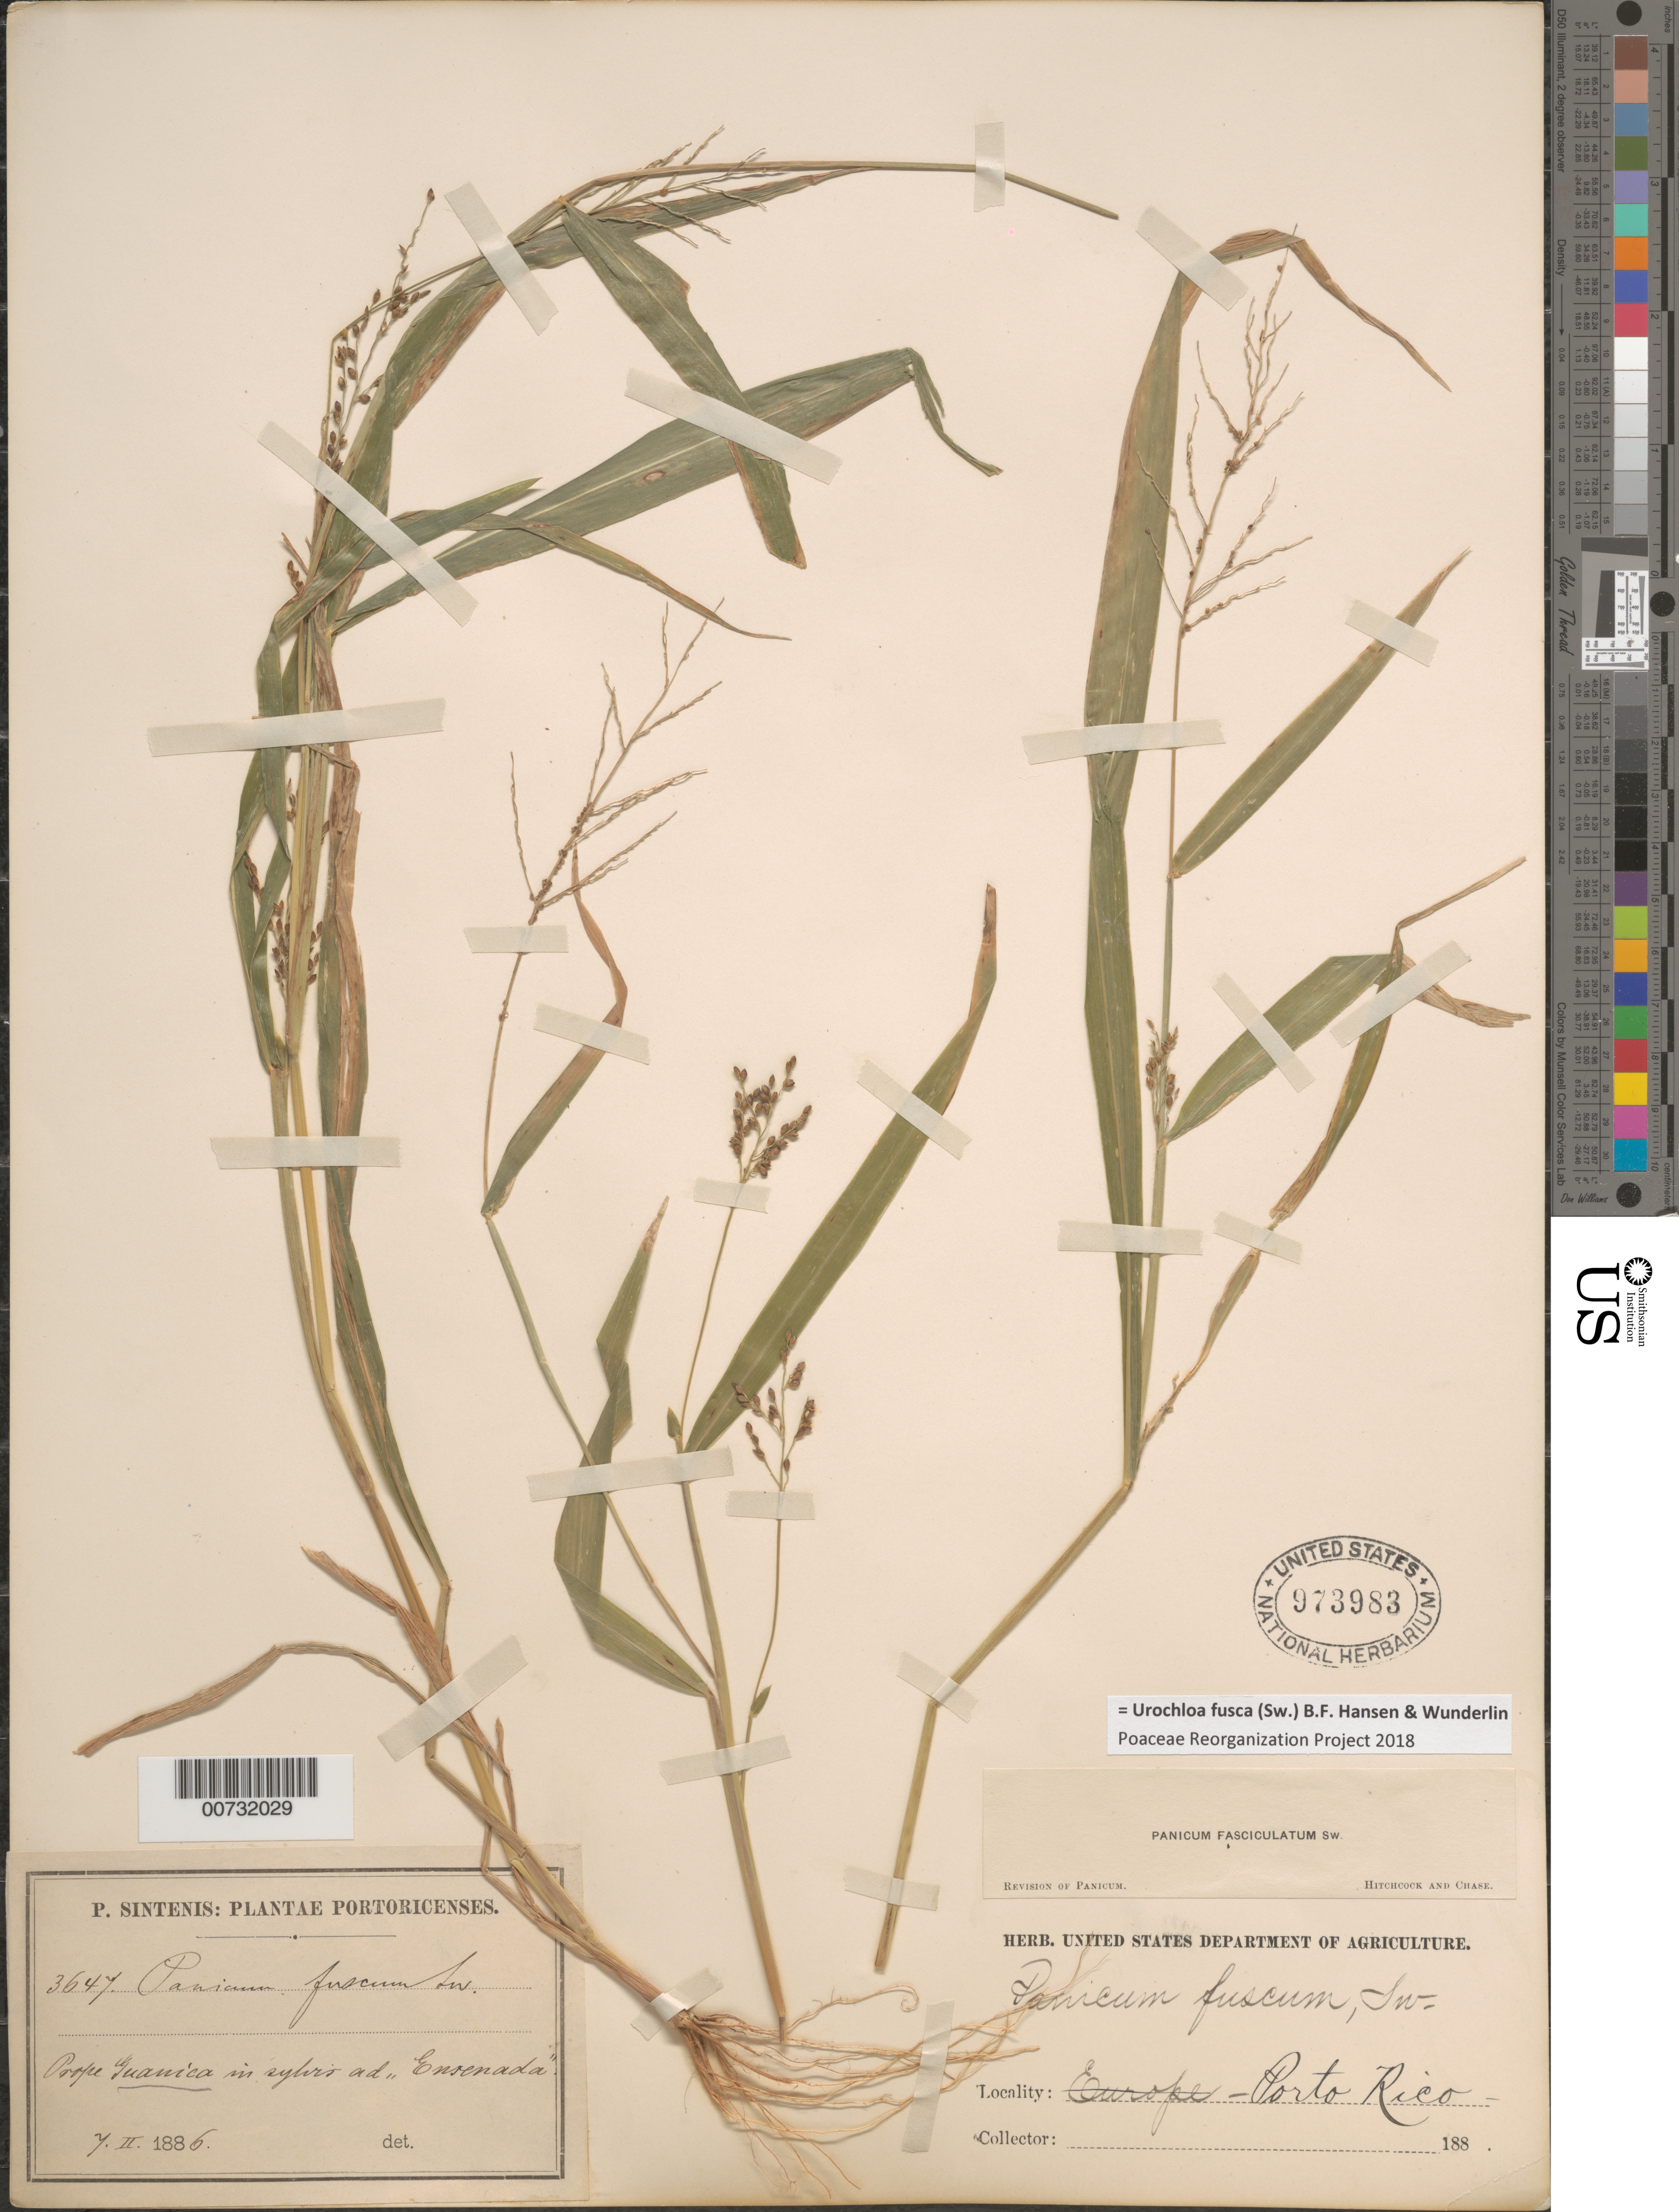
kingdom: Plantae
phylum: Tracheophyta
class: Liliopsida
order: Poales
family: Poaceae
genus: Urochloa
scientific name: Urochloa fusca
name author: (Sw.) B.F. Hansen & Wunderlin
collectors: P. Sintenis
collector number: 3647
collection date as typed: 07 Feb 1886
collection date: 1886-02-07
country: Puerto Rico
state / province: Guánica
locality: Prope Guanica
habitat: In sylvis ad "Ensenada"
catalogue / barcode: US 973983